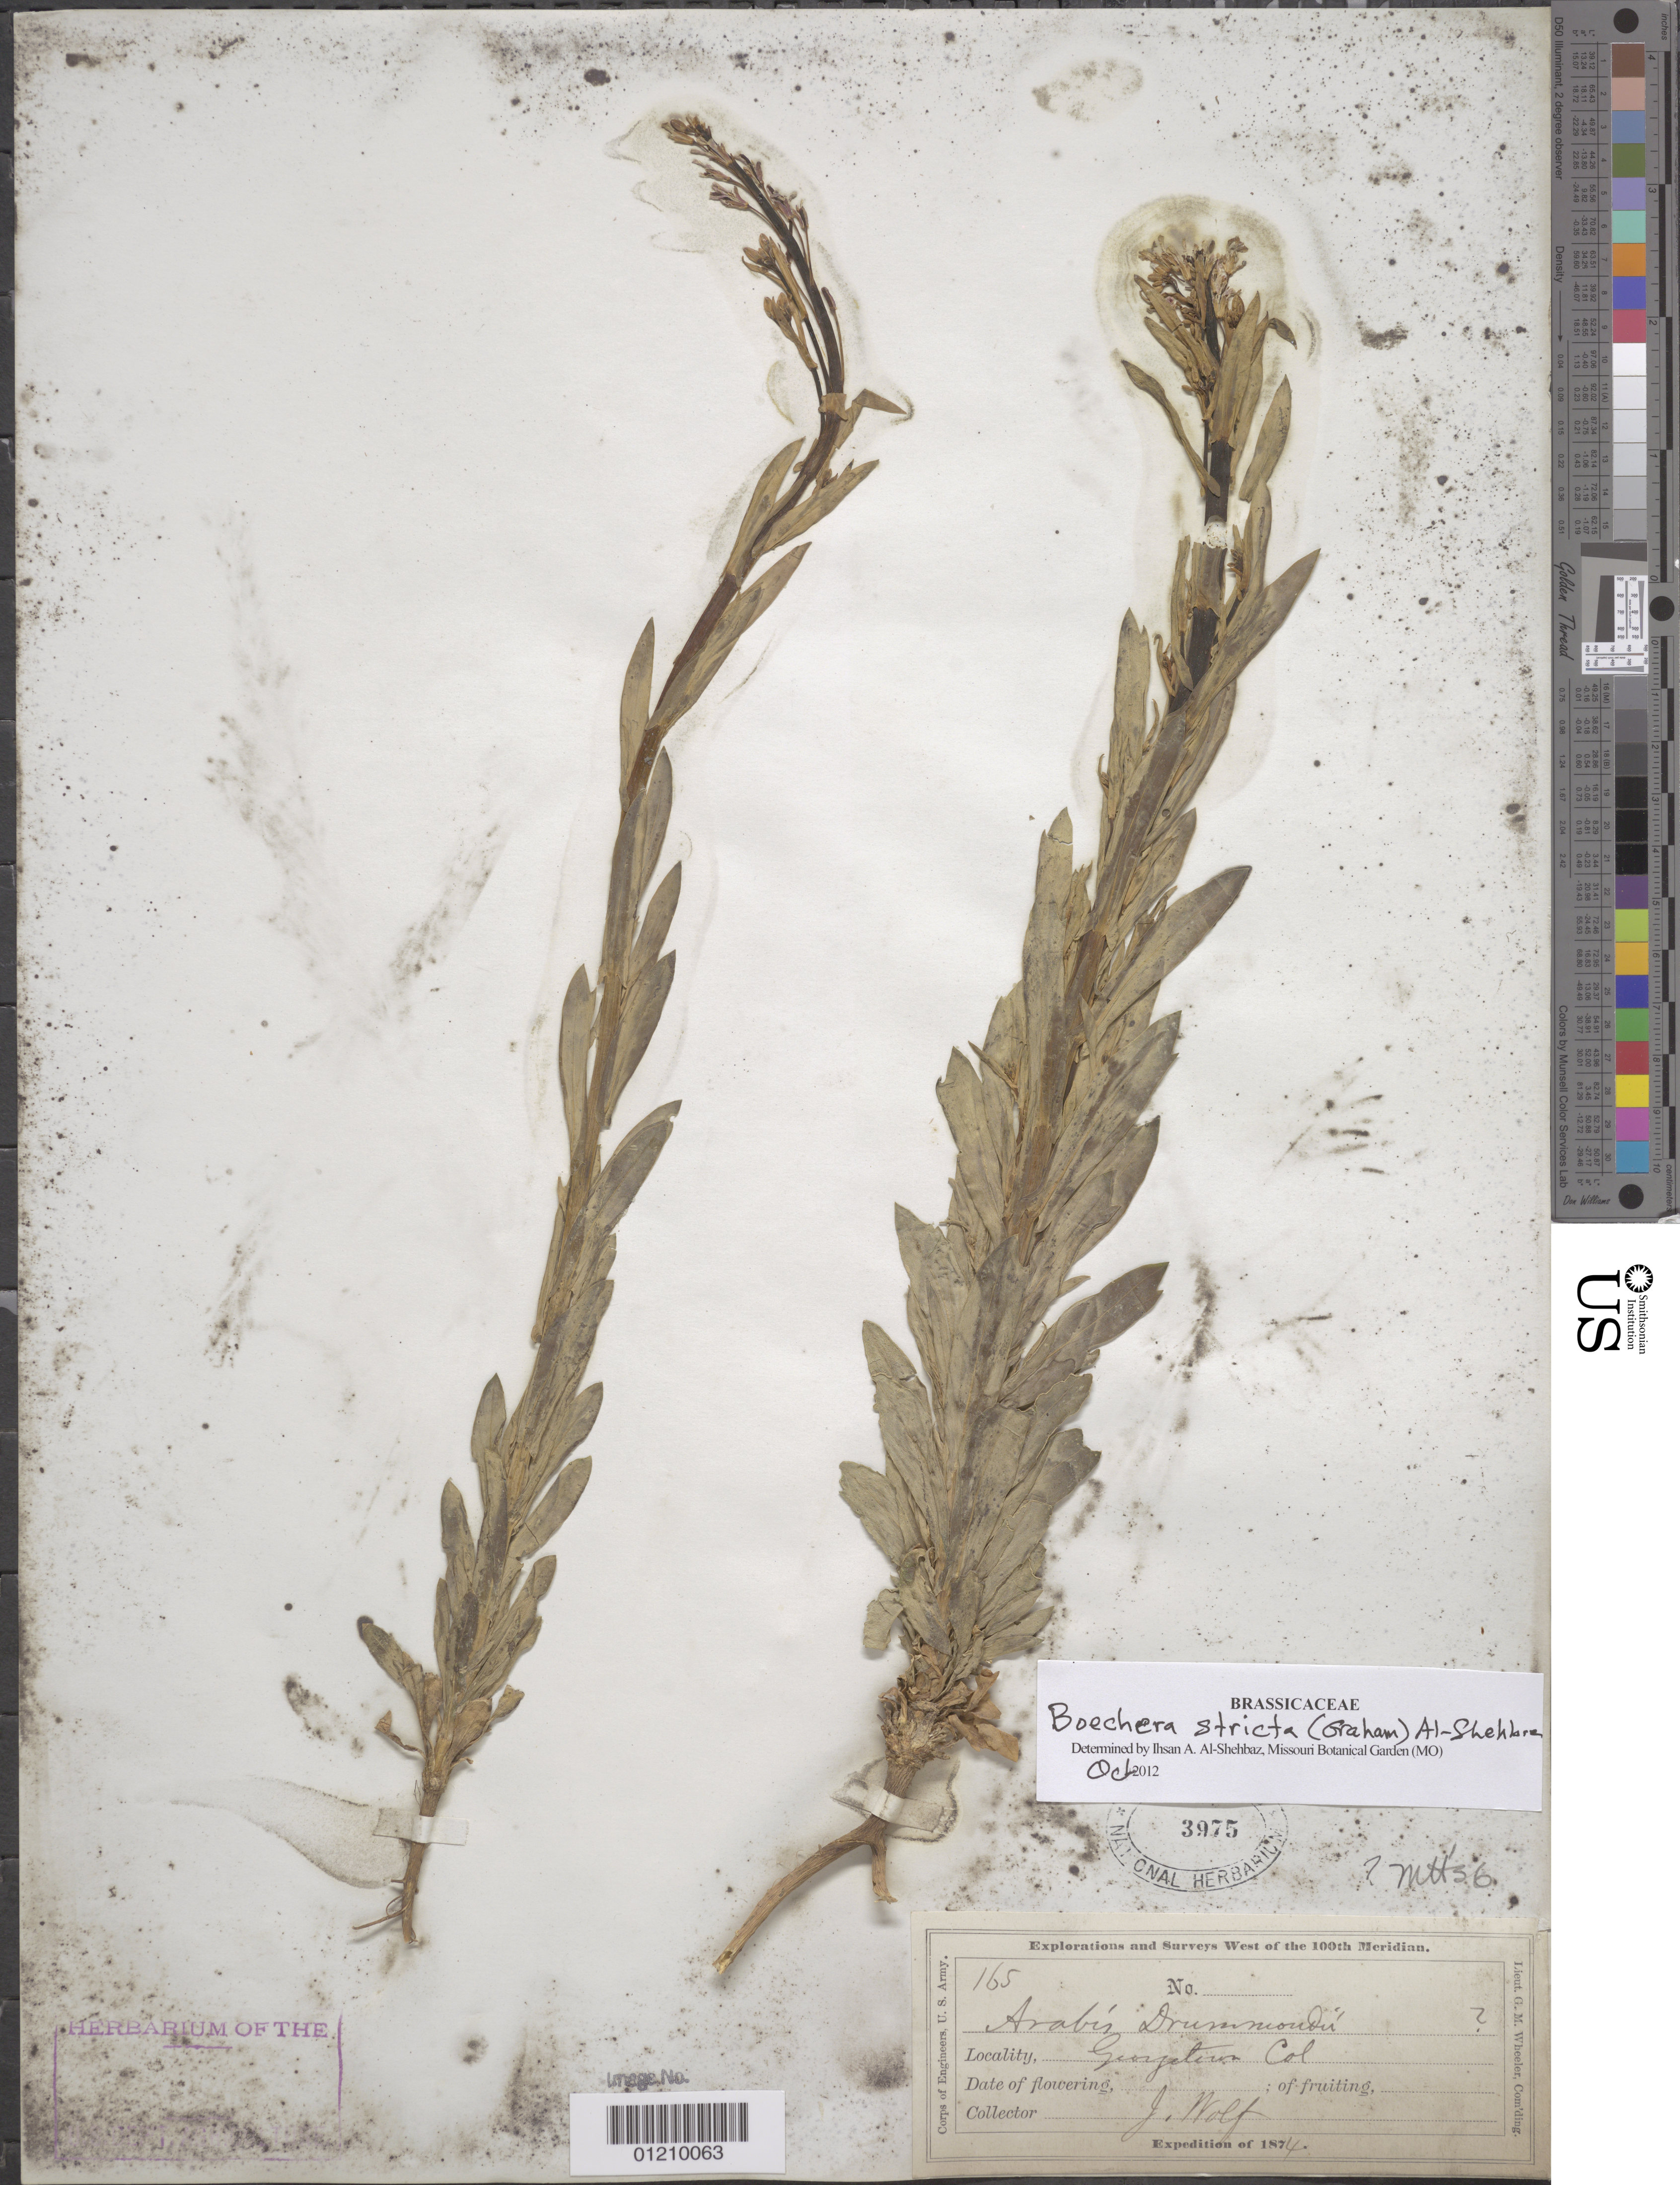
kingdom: Plantae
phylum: Tracheophyta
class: Magnoliopsida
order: Brassicales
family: Brassicaceae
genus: Boechera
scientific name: Boechera stricta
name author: (Graham) Al-Shehbaz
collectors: J. Wolf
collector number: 165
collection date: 1874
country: United States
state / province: Colorado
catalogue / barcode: US 3975